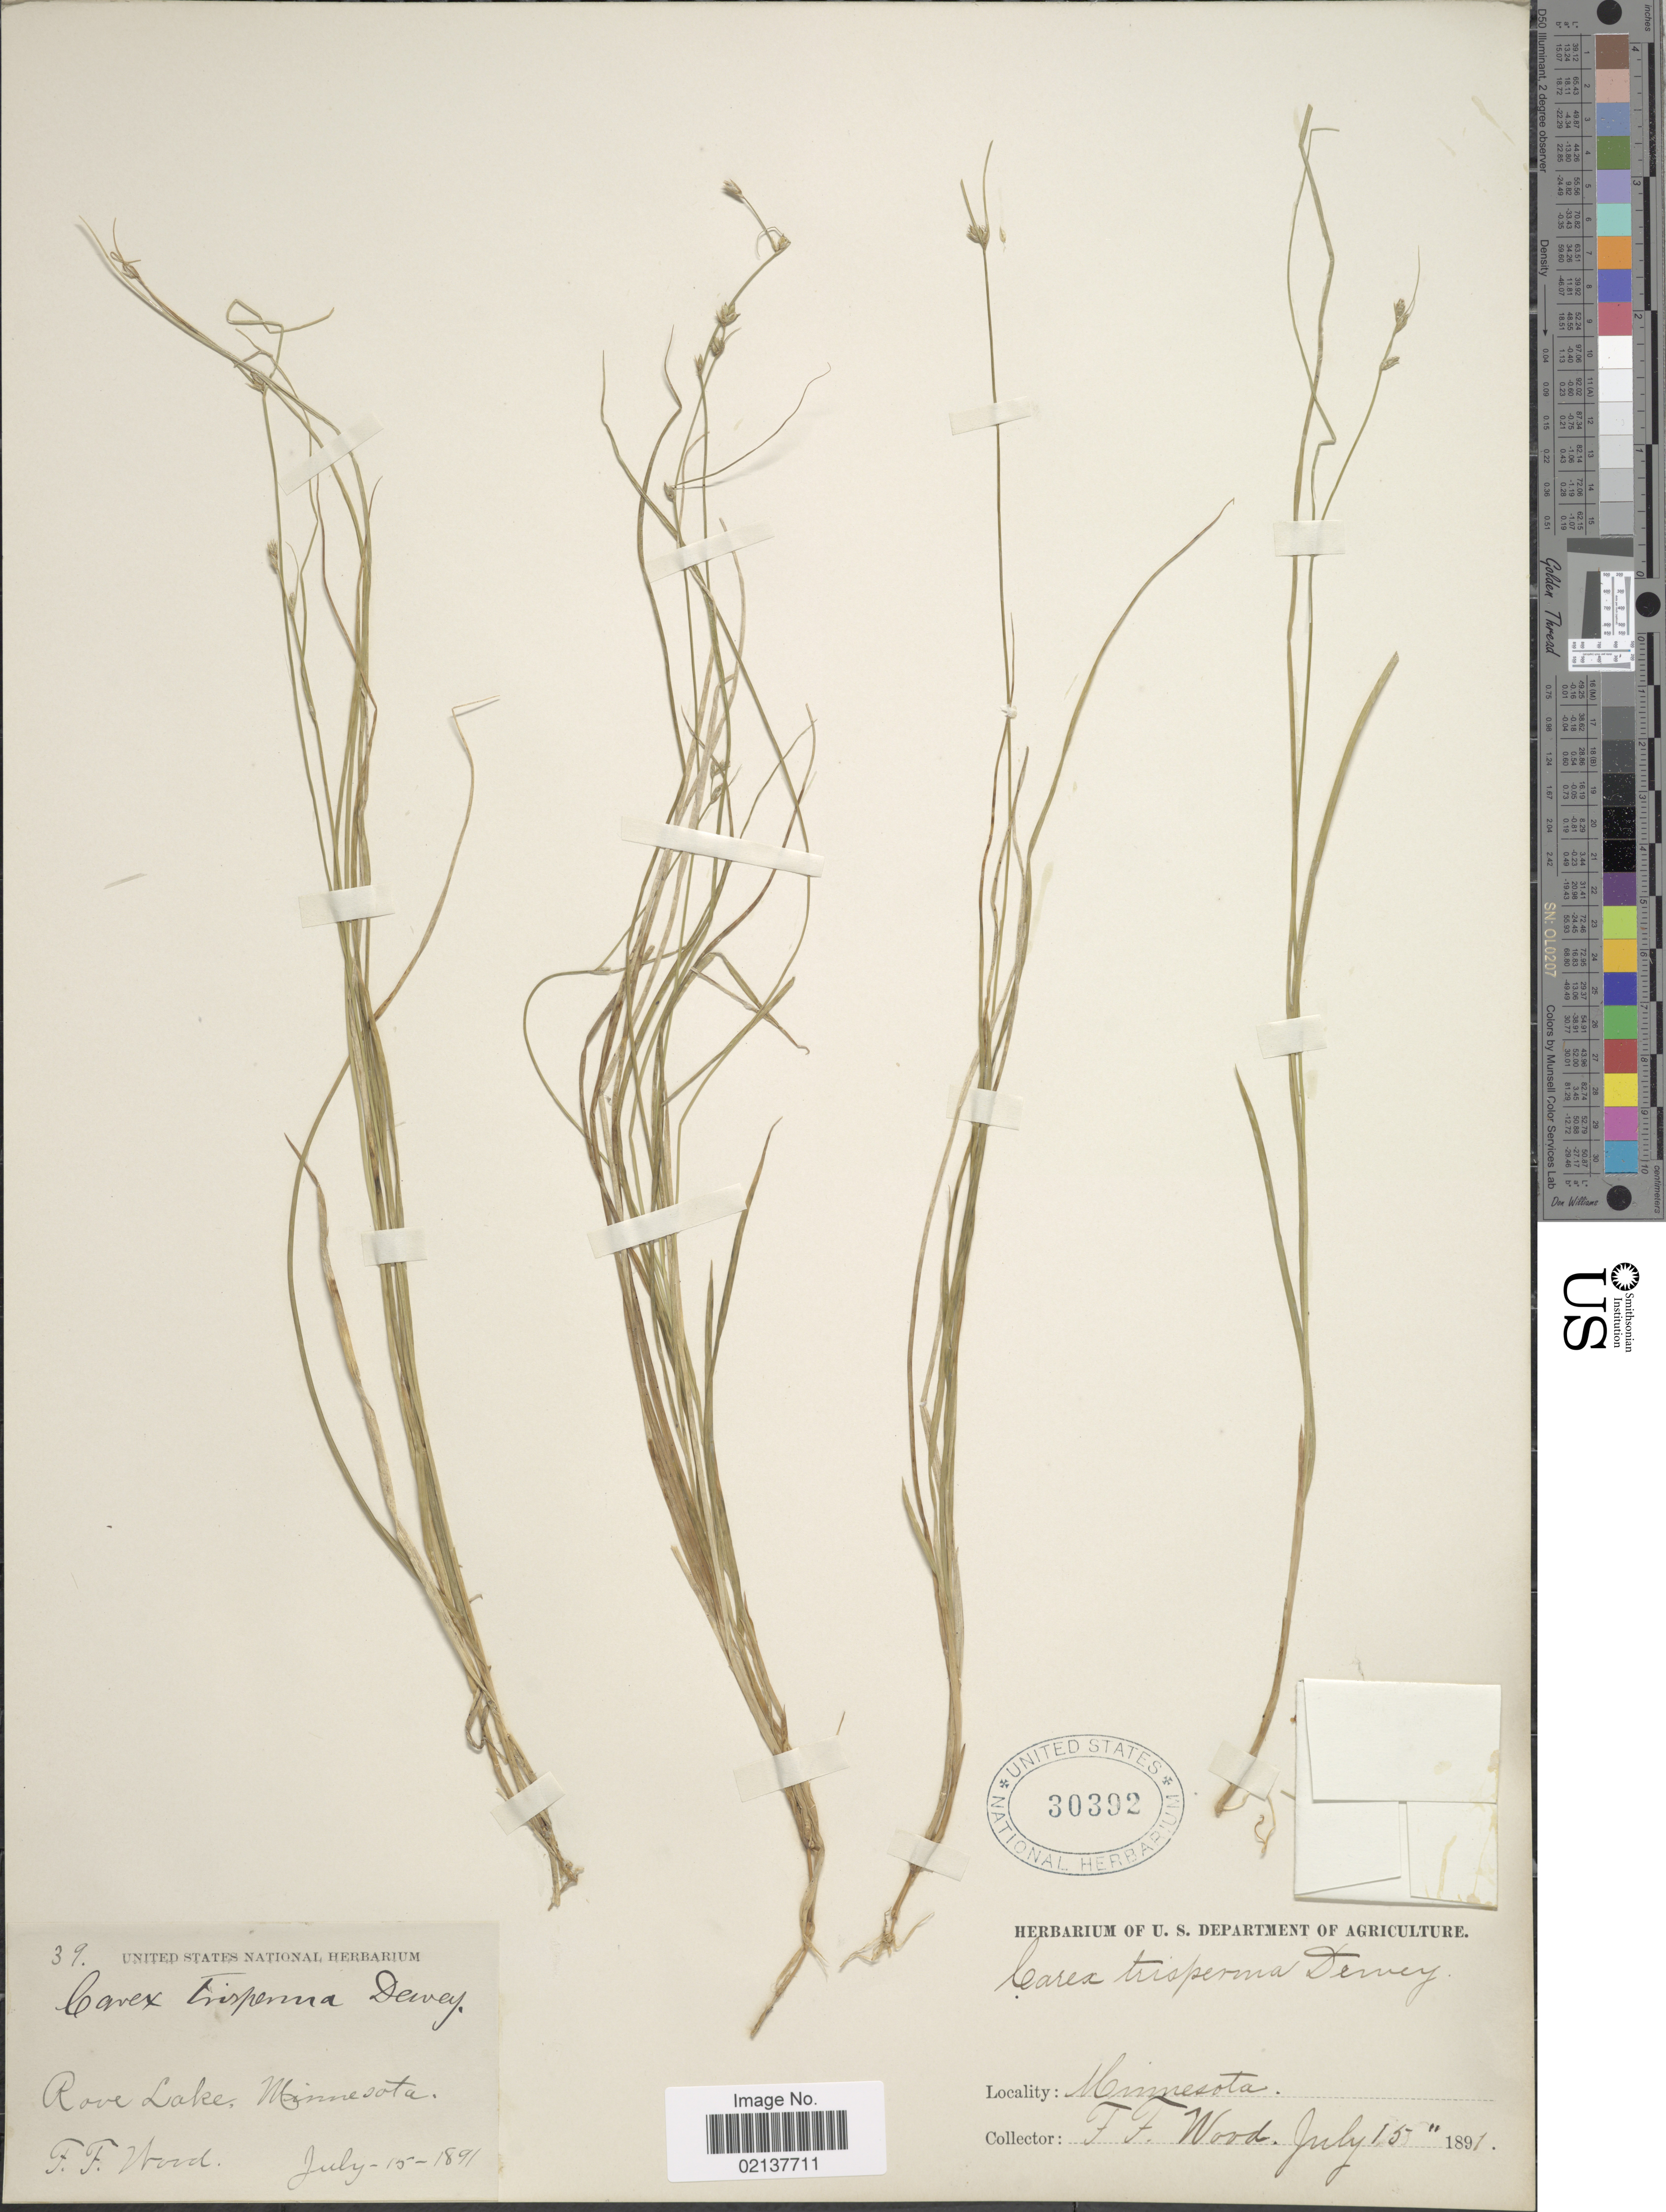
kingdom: Plantae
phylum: Tracheophyta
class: Liliopsida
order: Poales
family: Cyperaceae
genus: Carex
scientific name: Carex trisperma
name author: Dewey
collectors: F. Wood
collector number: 39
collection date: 1891-07-15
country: United States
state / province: Minnesota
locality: Rove Lake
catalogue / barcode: US 30392